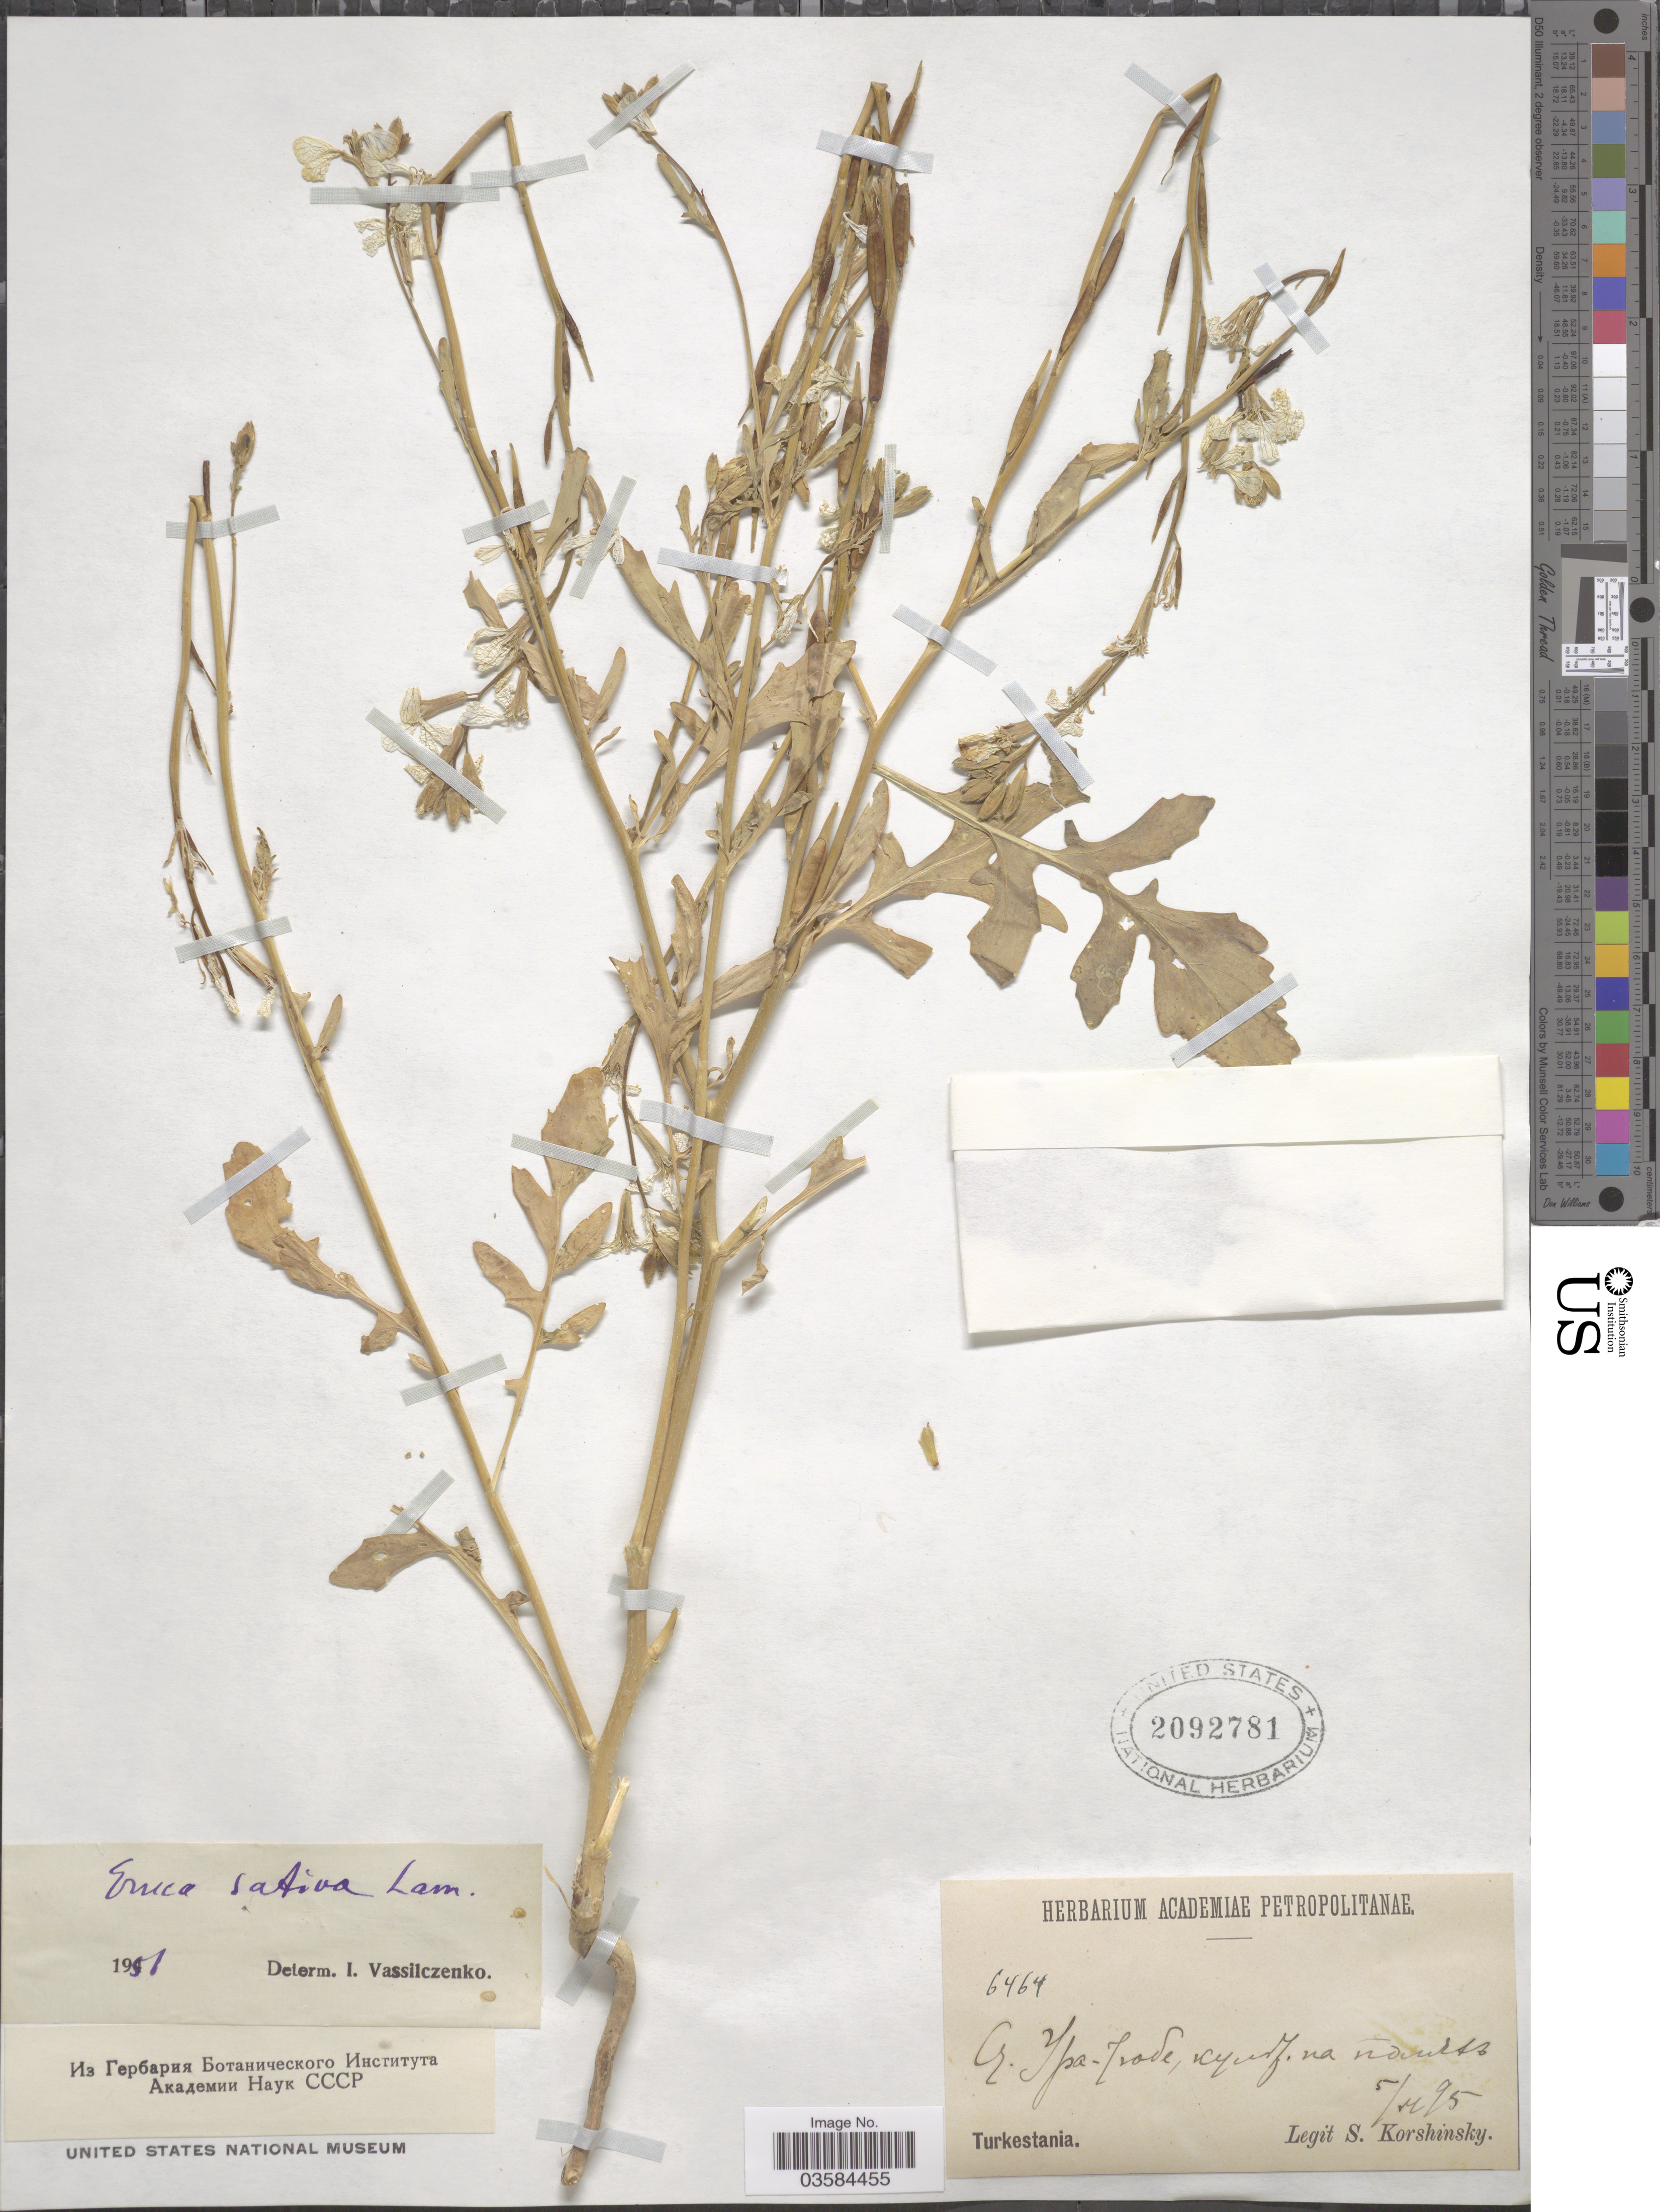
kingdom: Plantae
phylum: Tracheophyta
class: Magnoliopsida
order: Brassicales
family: Brassicaceae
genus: Eruca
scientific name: Eruca vesicaria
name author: (L.) Cav.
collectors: S. I. Korshinsky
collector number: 6464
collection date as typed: Transcribed d/m/y: 5/4/95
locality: Turkestania.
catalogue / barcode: US 2092781